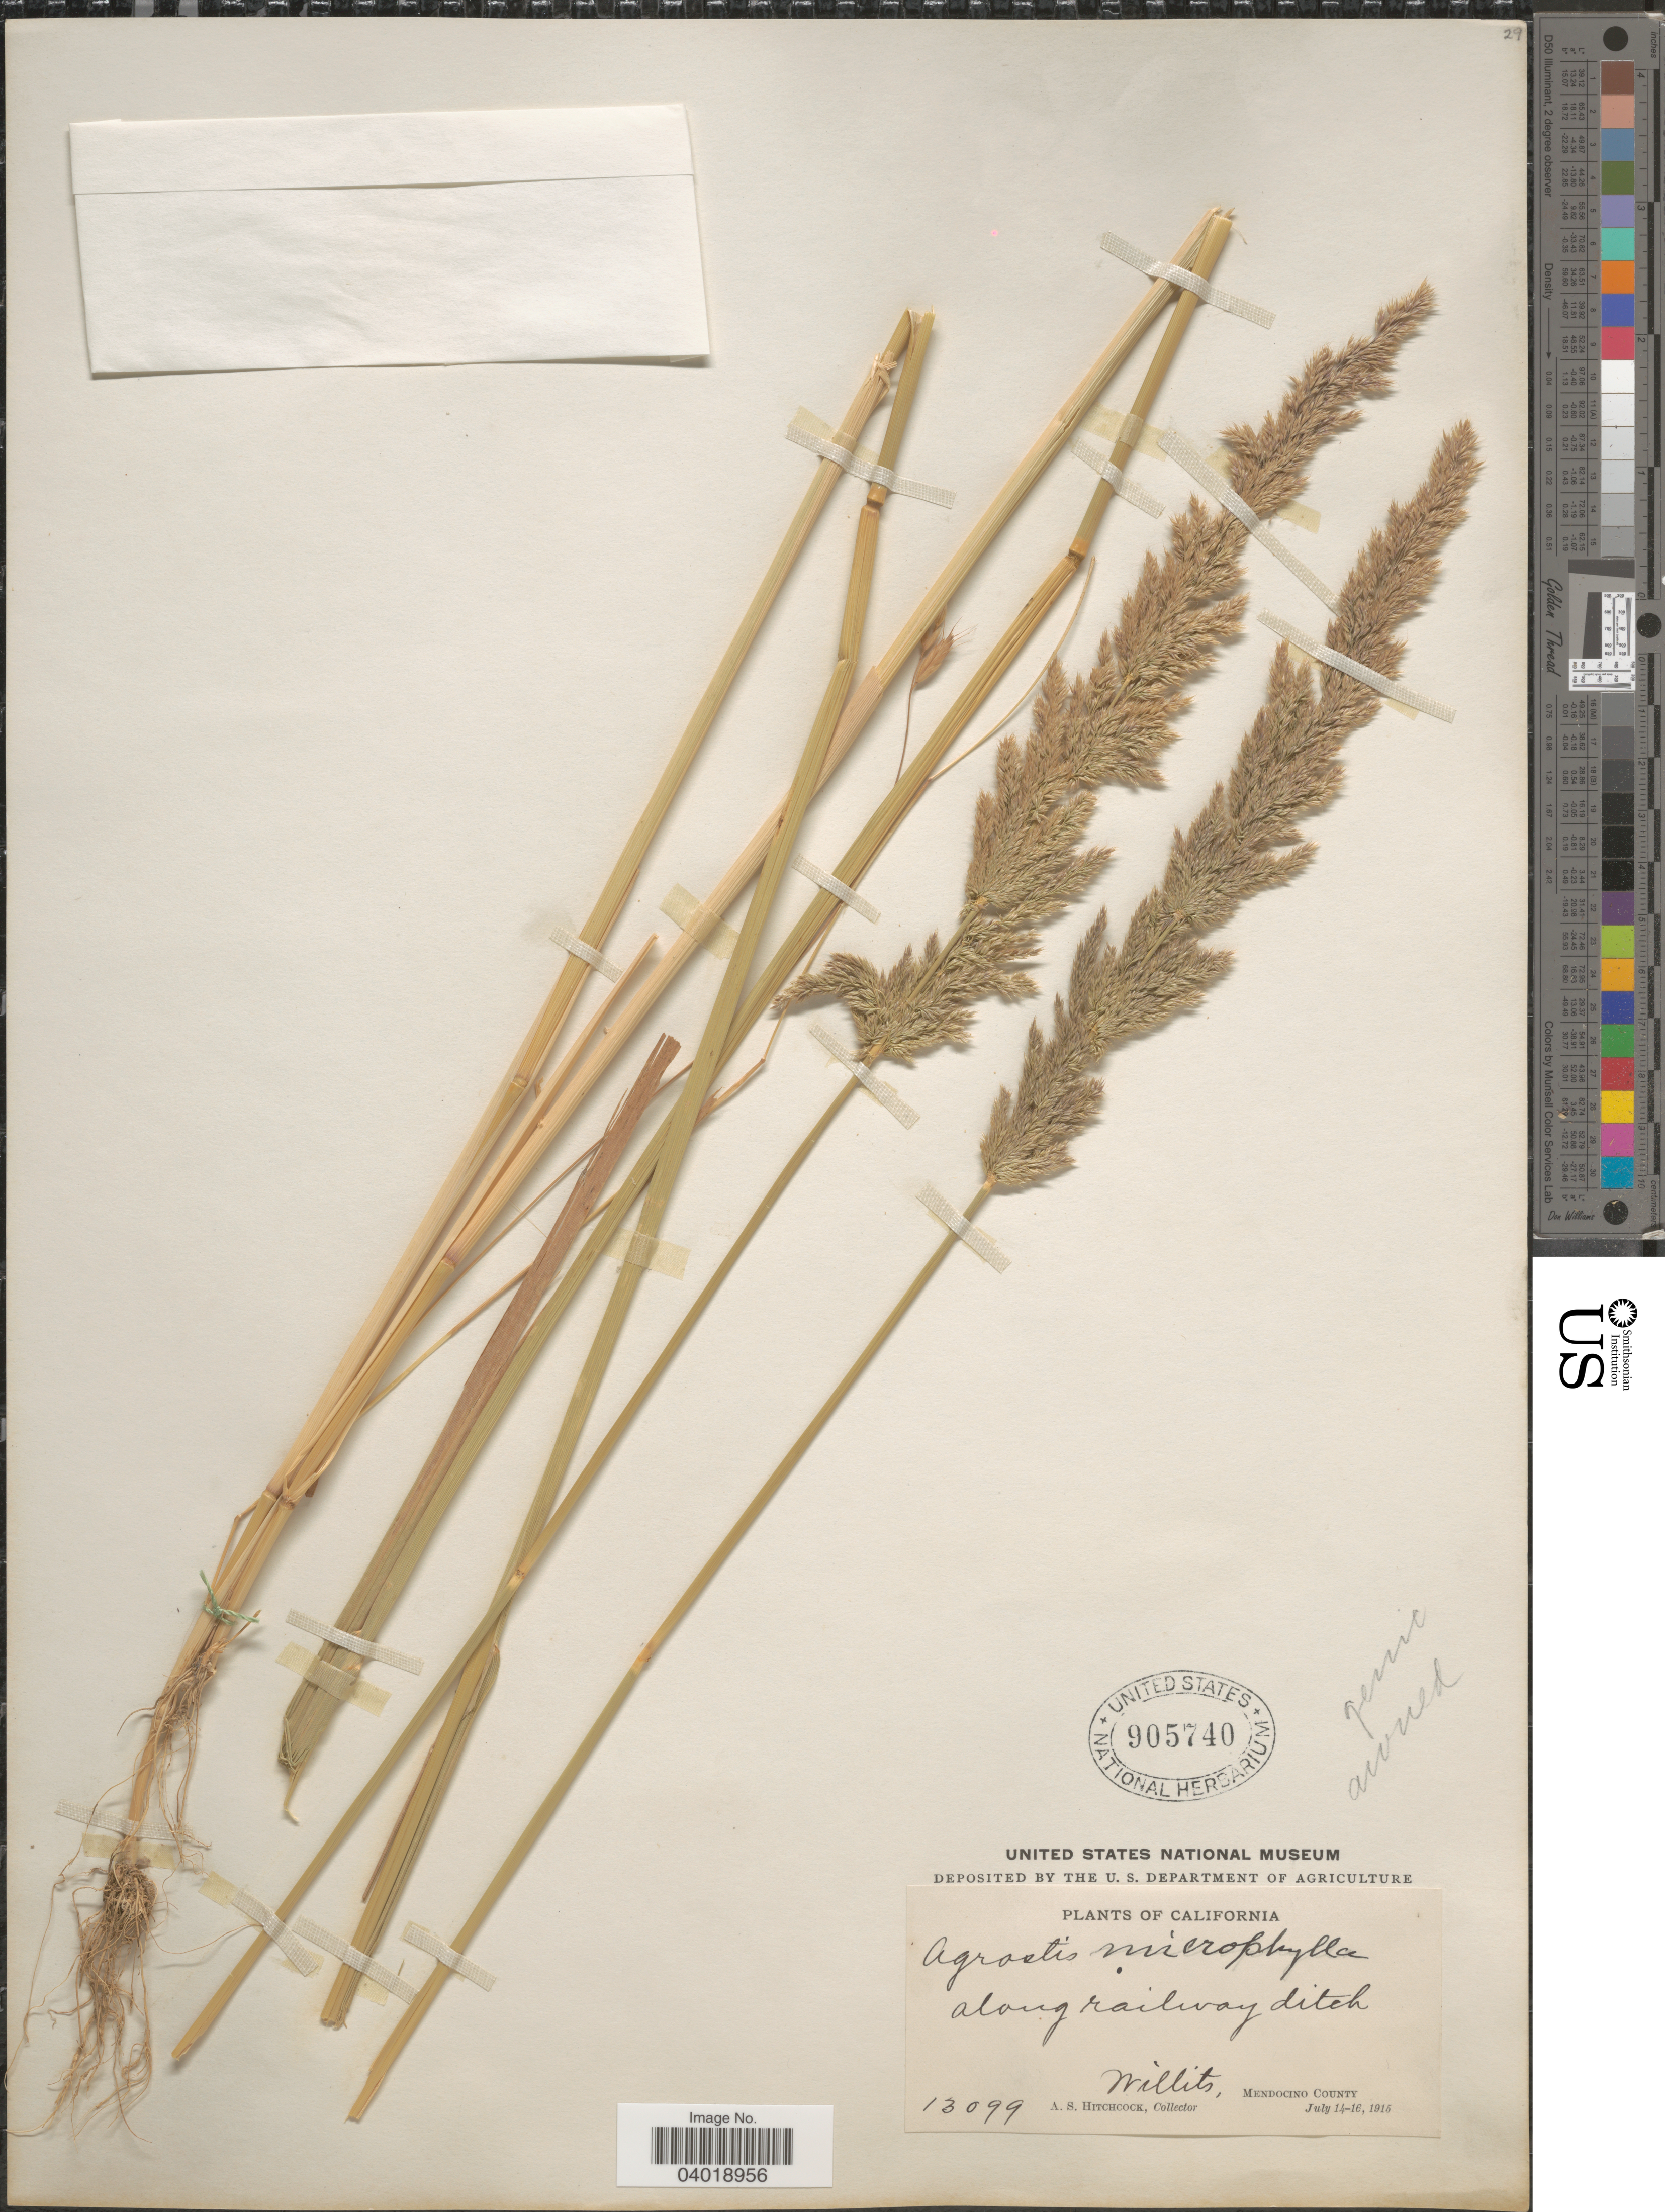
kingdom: Plantae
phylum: Tracheophyta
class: Liliopsida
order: Poales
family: Poaceae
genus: Agrostis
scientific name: Agrostis exarata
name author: Trin.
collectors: A. S. Hitchcock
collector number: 13099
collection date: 1915-07-14/1915-07-16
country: United States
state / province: California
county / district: Mendocino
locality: Along railway ditch. Willits, Mendocino County.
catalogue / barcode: US 905740